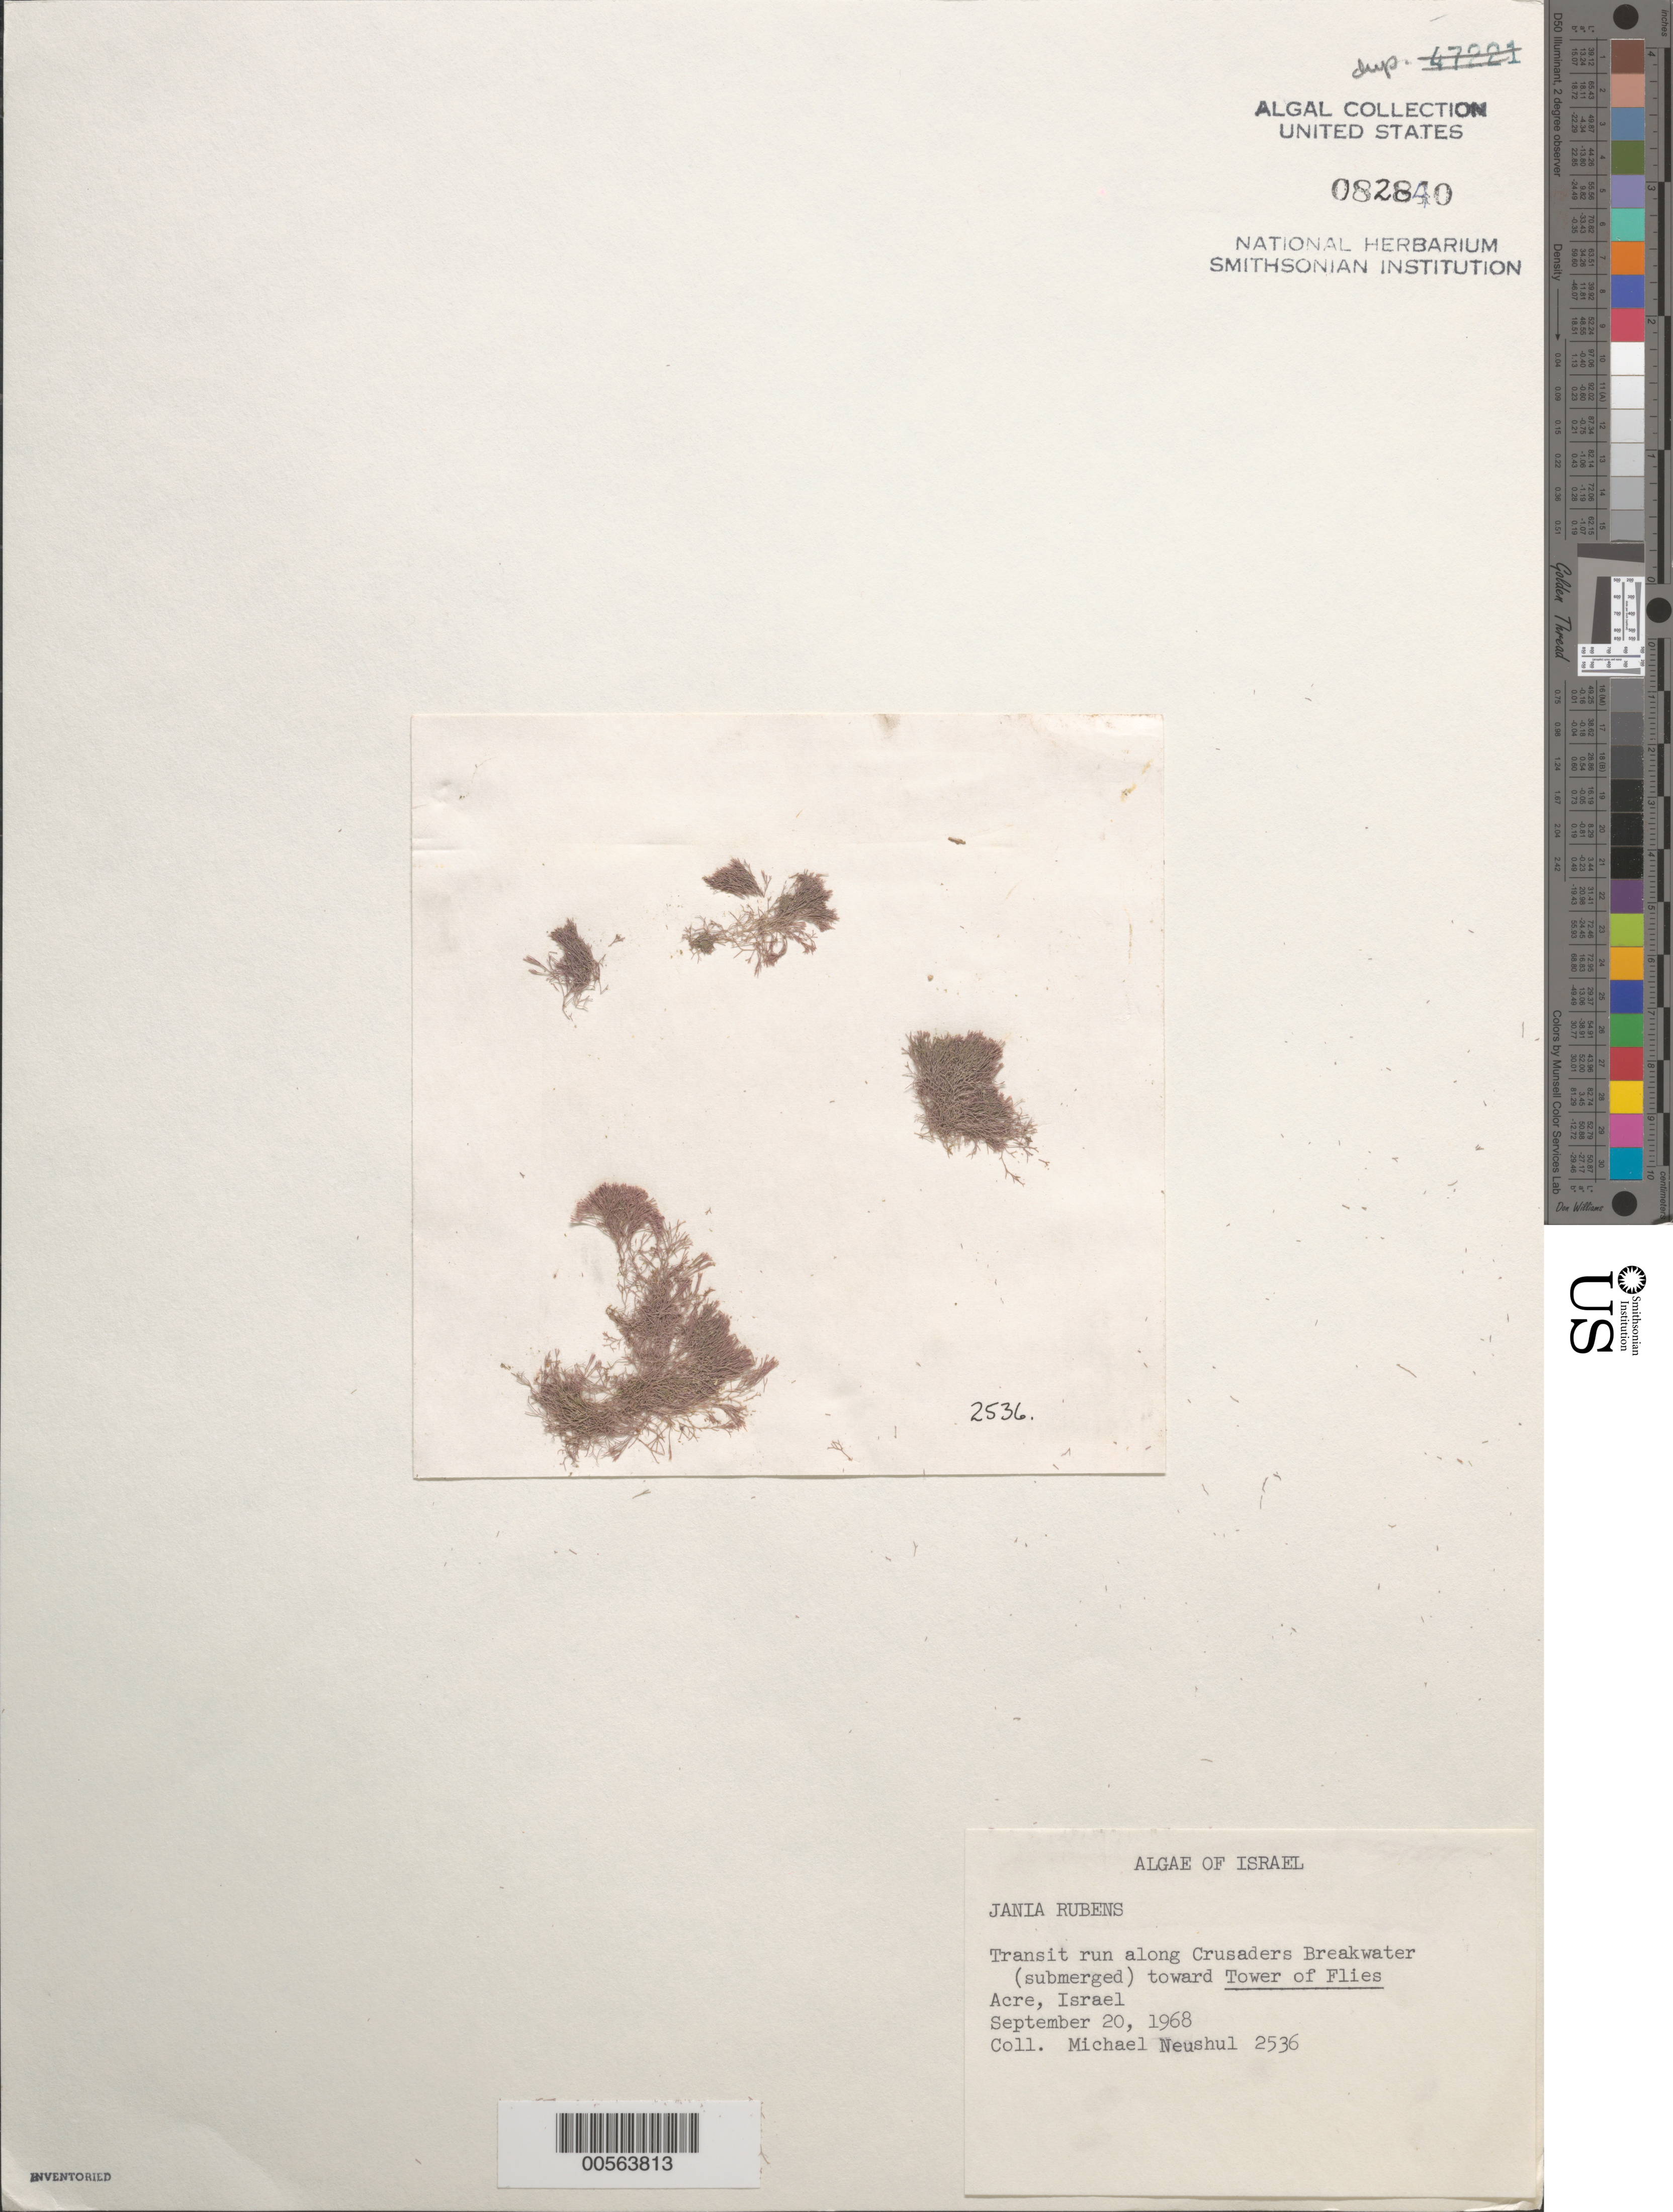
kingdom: Plantae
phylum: Rhodophyta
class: Florideophyceae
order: Corallinales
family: Corallinaceae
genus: Jania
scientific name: Jania rubens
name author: (L.) J.V.Lamouroux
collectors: M. Neushul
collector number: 2536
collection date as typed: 20 Sep 1968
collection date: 1968-09-20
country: Israel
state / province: Northern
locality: Crusaders Breakwater toward Tower of Flies, Acre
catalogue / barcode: US 82840